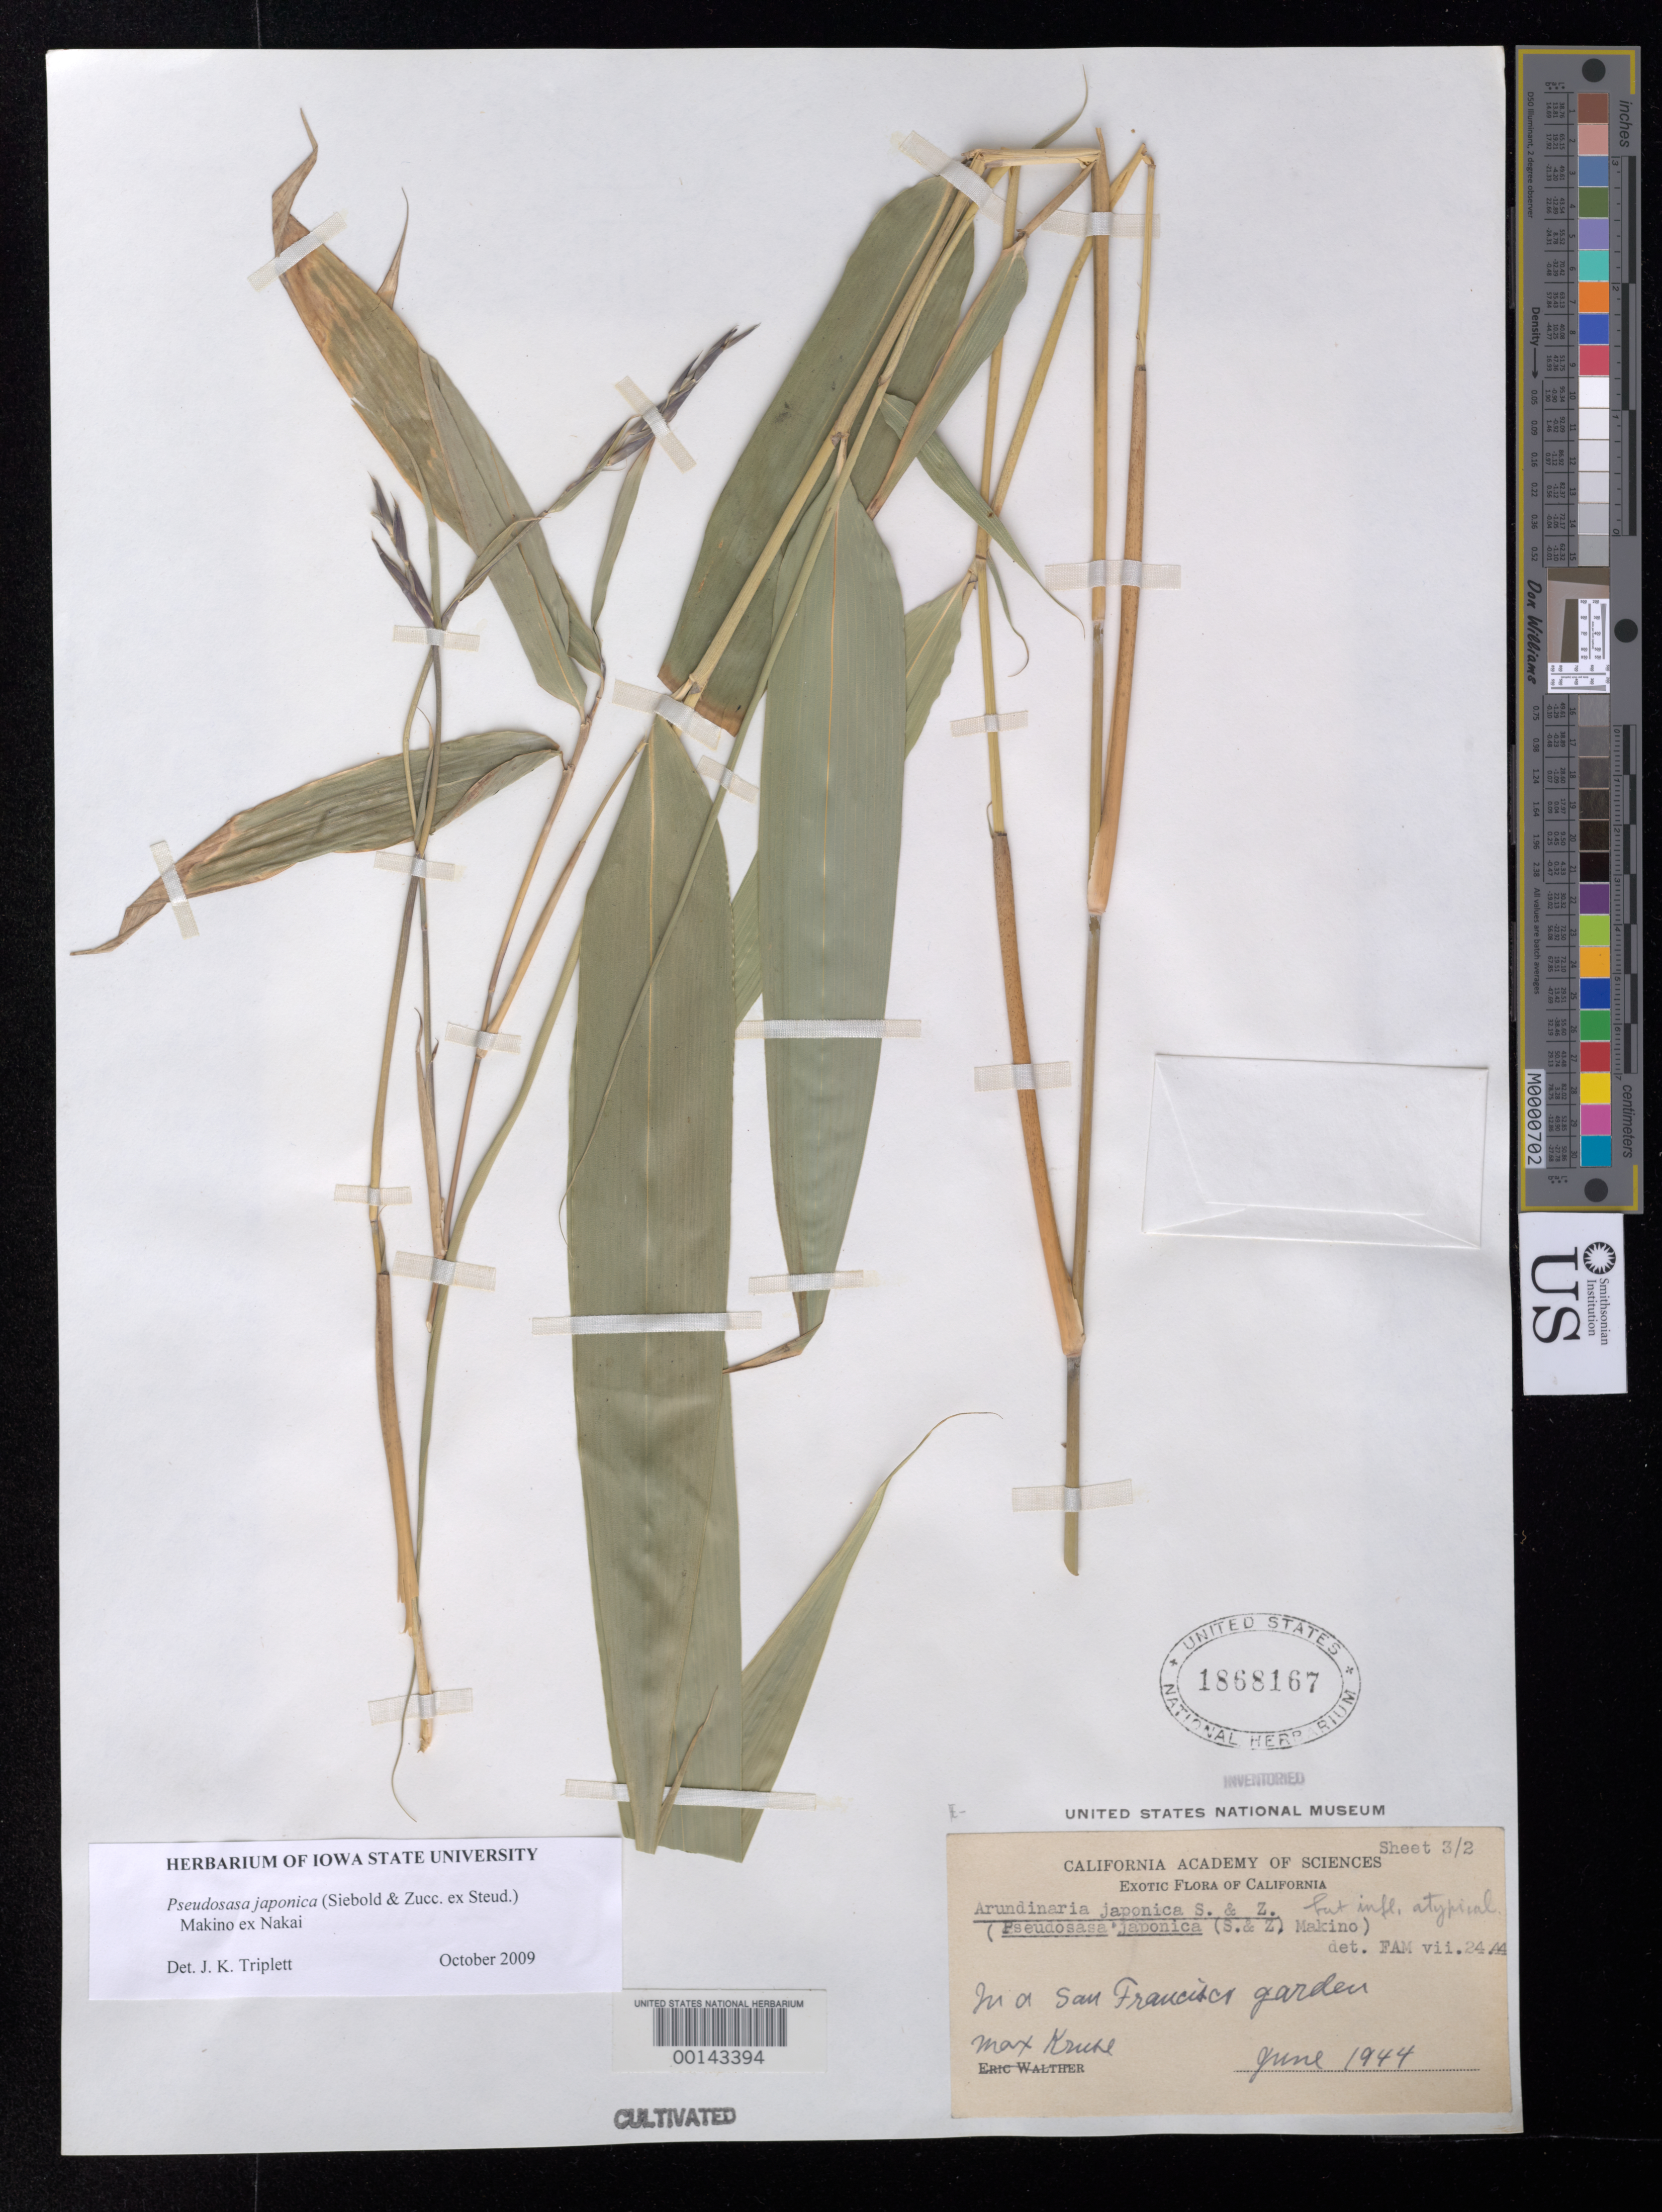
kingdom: Plantae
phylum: Tracheophyta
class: Liliopsida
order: Poales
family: Poaceae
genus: Pseudosasa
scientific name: Pseudosasa japonica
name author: (Siebold & Zucc. ex Steud.) Makino ex Nakai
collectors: M. Kruse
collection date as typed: Jun 1944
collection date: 1944-06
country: United States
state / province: California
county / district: San Francisco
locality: Golden gate park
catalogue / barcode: US 1868167